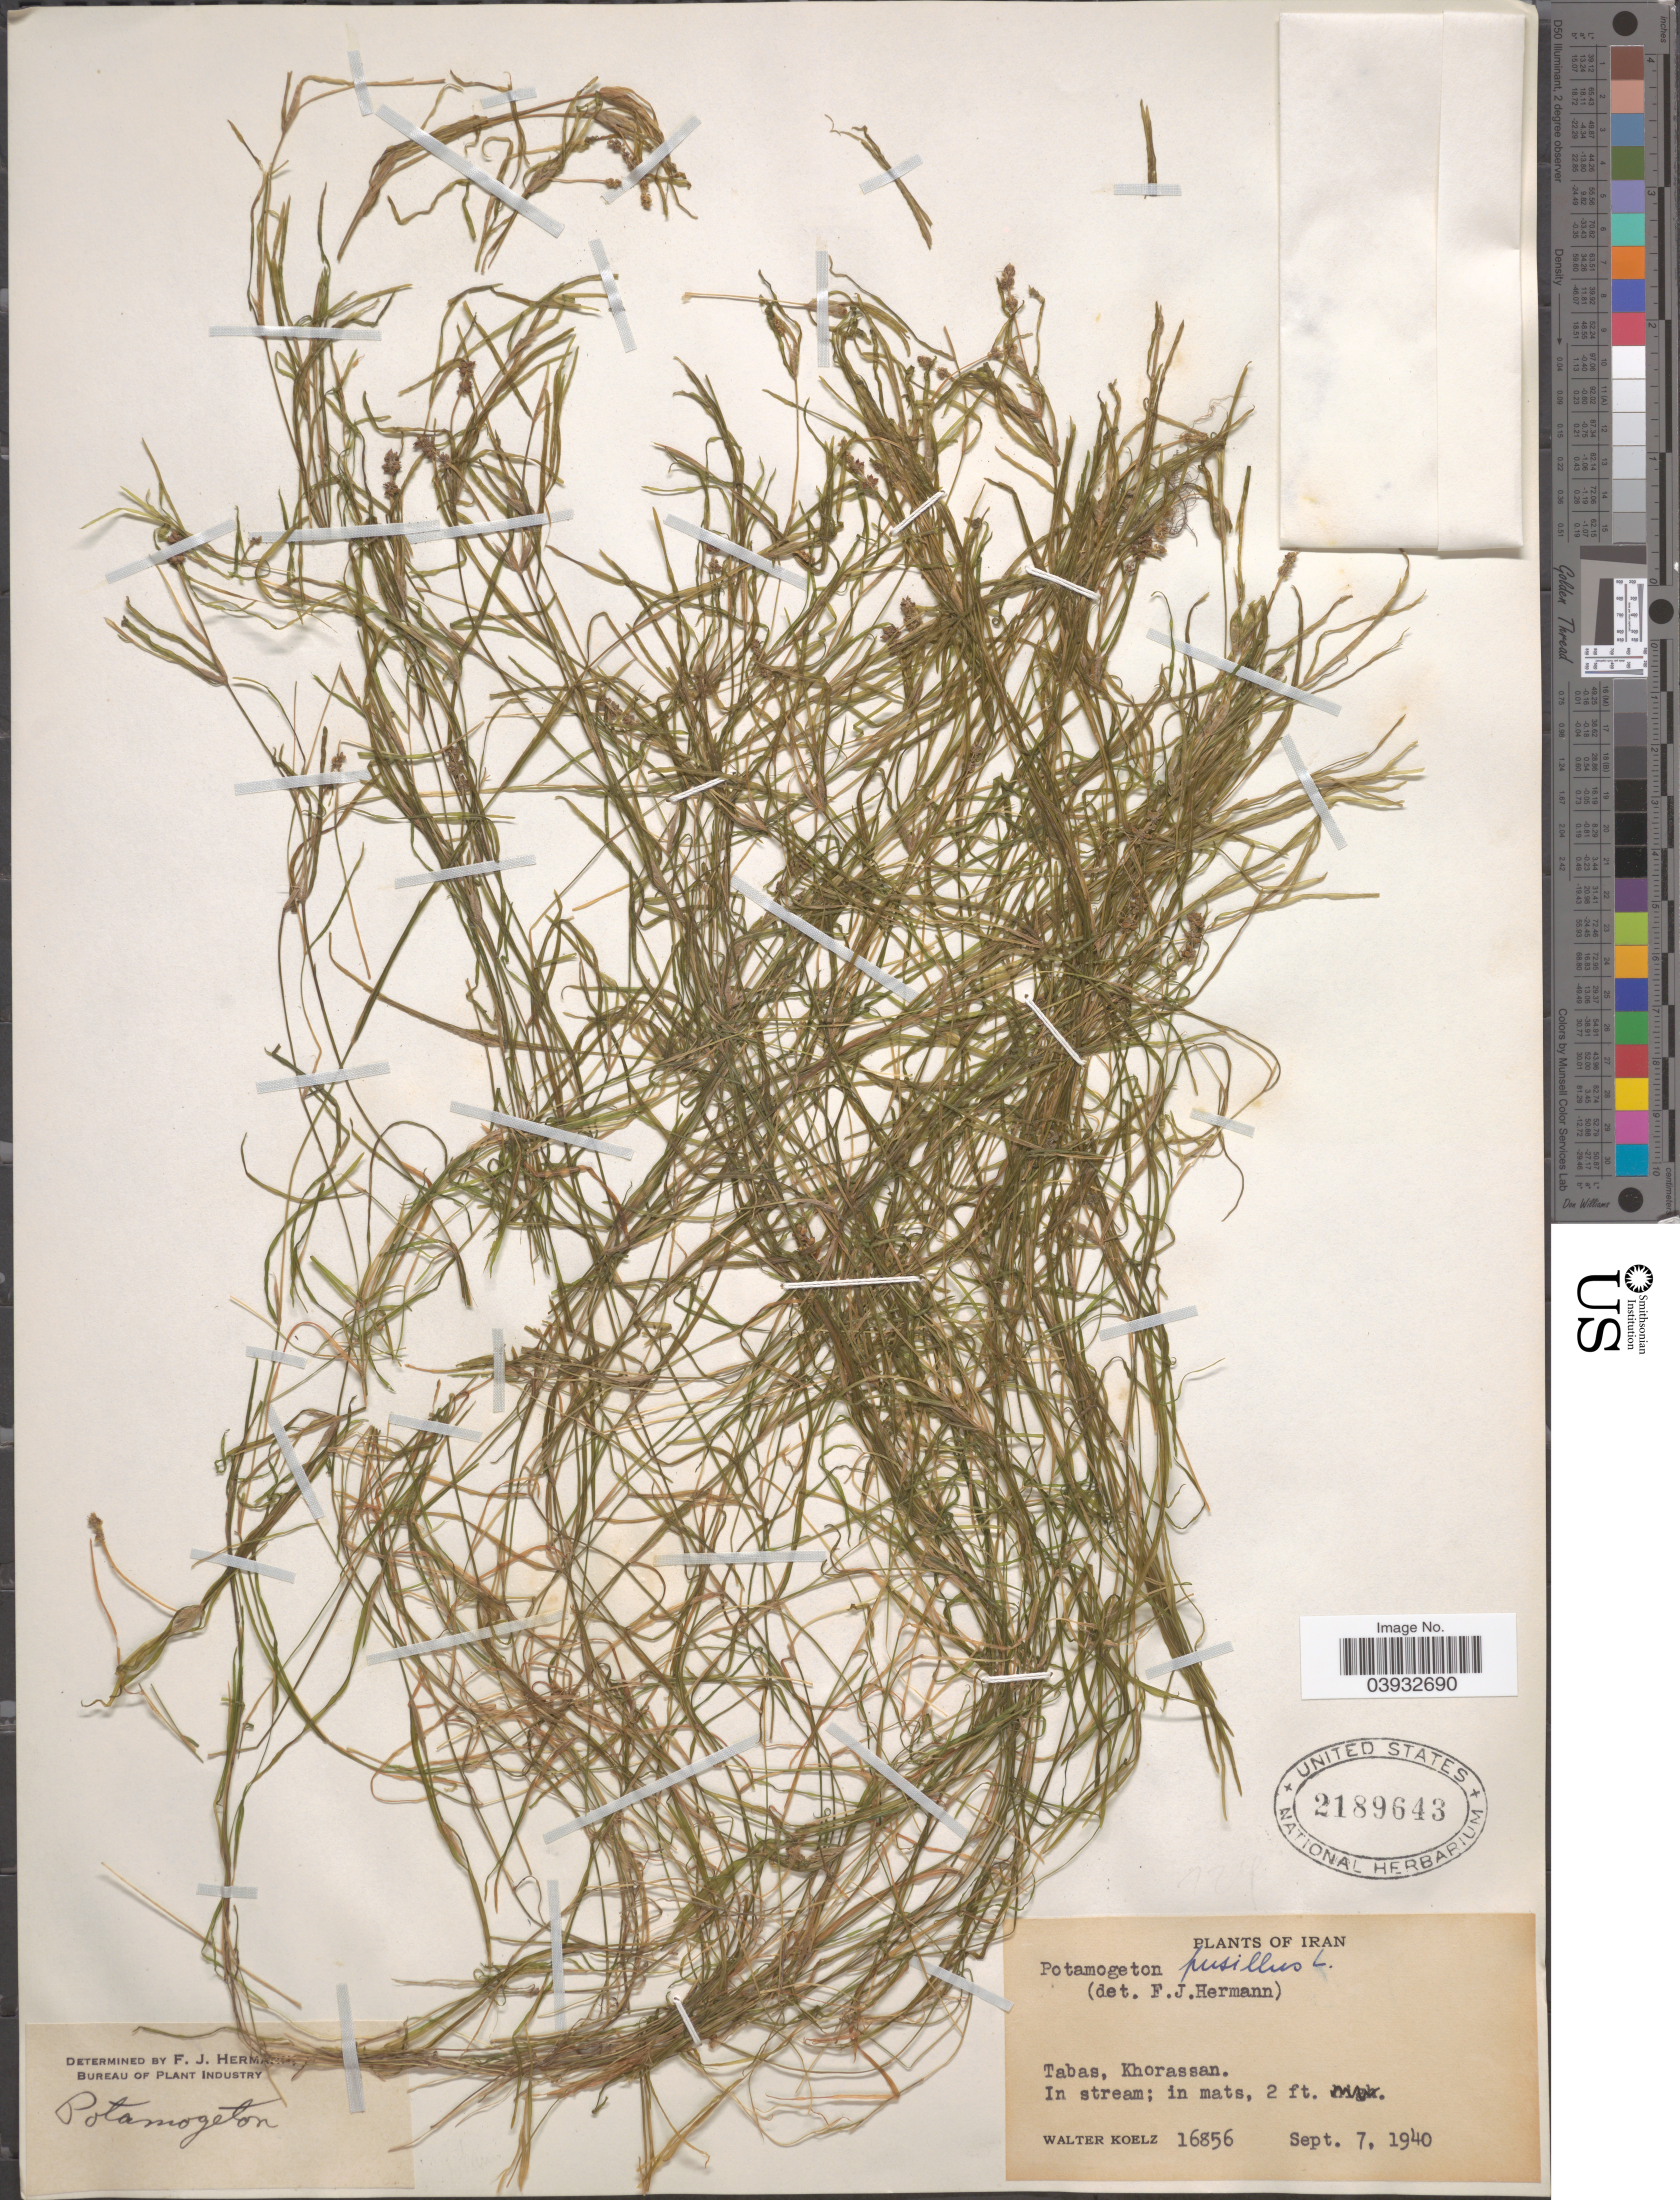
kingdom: Plantae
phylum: Tracheophyta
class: Liliopsida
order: Alismatales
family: Potamogetonaceae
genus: Potamogeton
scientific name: Potamogeton pusillus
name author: L.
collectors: W. N. Koelz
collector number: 16856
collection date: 1940-09-07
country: Iran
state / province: Khorasan [obsolete]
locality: Tabas, Khorassan.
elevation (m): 1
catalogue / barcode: US 2189643